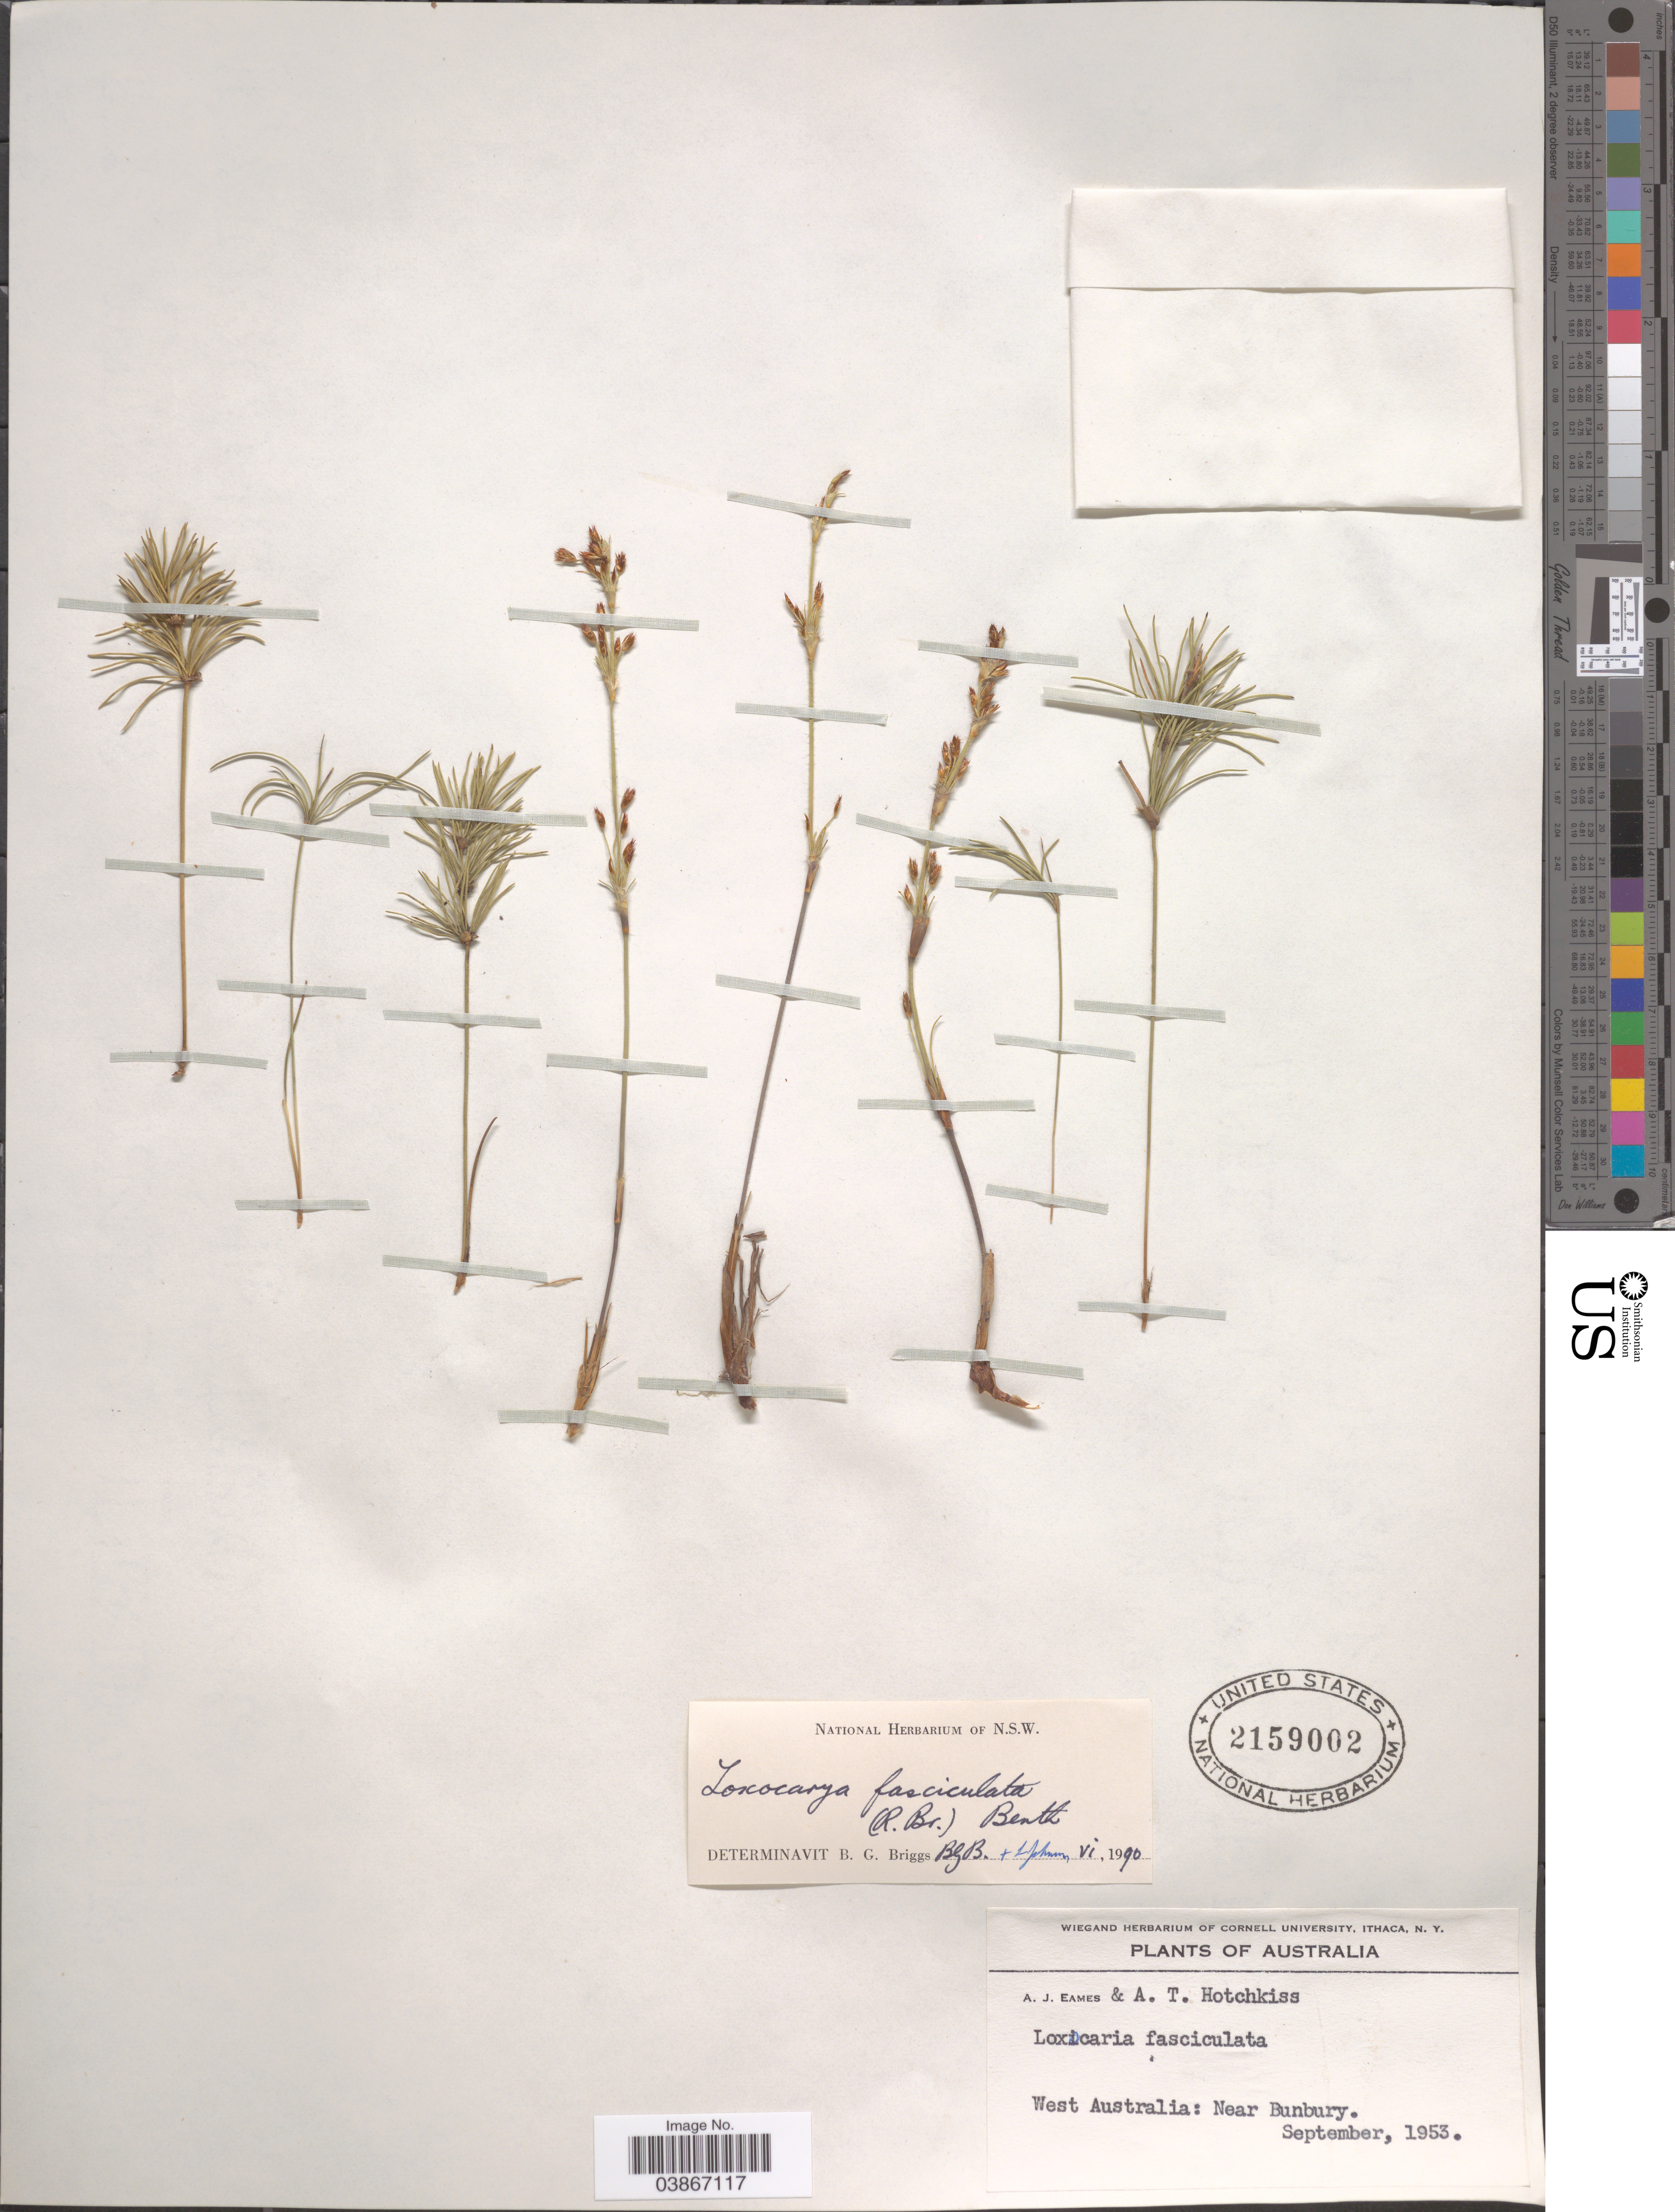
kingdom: Plantae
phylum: Tracheophyta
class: Liliopsida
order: Poales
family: Restionaceae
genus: Desmocladus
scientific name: Desmocladus fasciculatus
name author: (R. Br.) B.G. Briggs & L.A.S. Johnson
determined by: Strong, Mark T., (BOT), Smithsonian Institution - National Museum of Natural History (UNITED STATES)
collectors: A. J. Eames & A. Hotchkiss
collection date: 1953-09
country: Australia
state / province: Western Australia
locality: West Australia: Near Bunbury.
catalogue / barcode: US 2159002